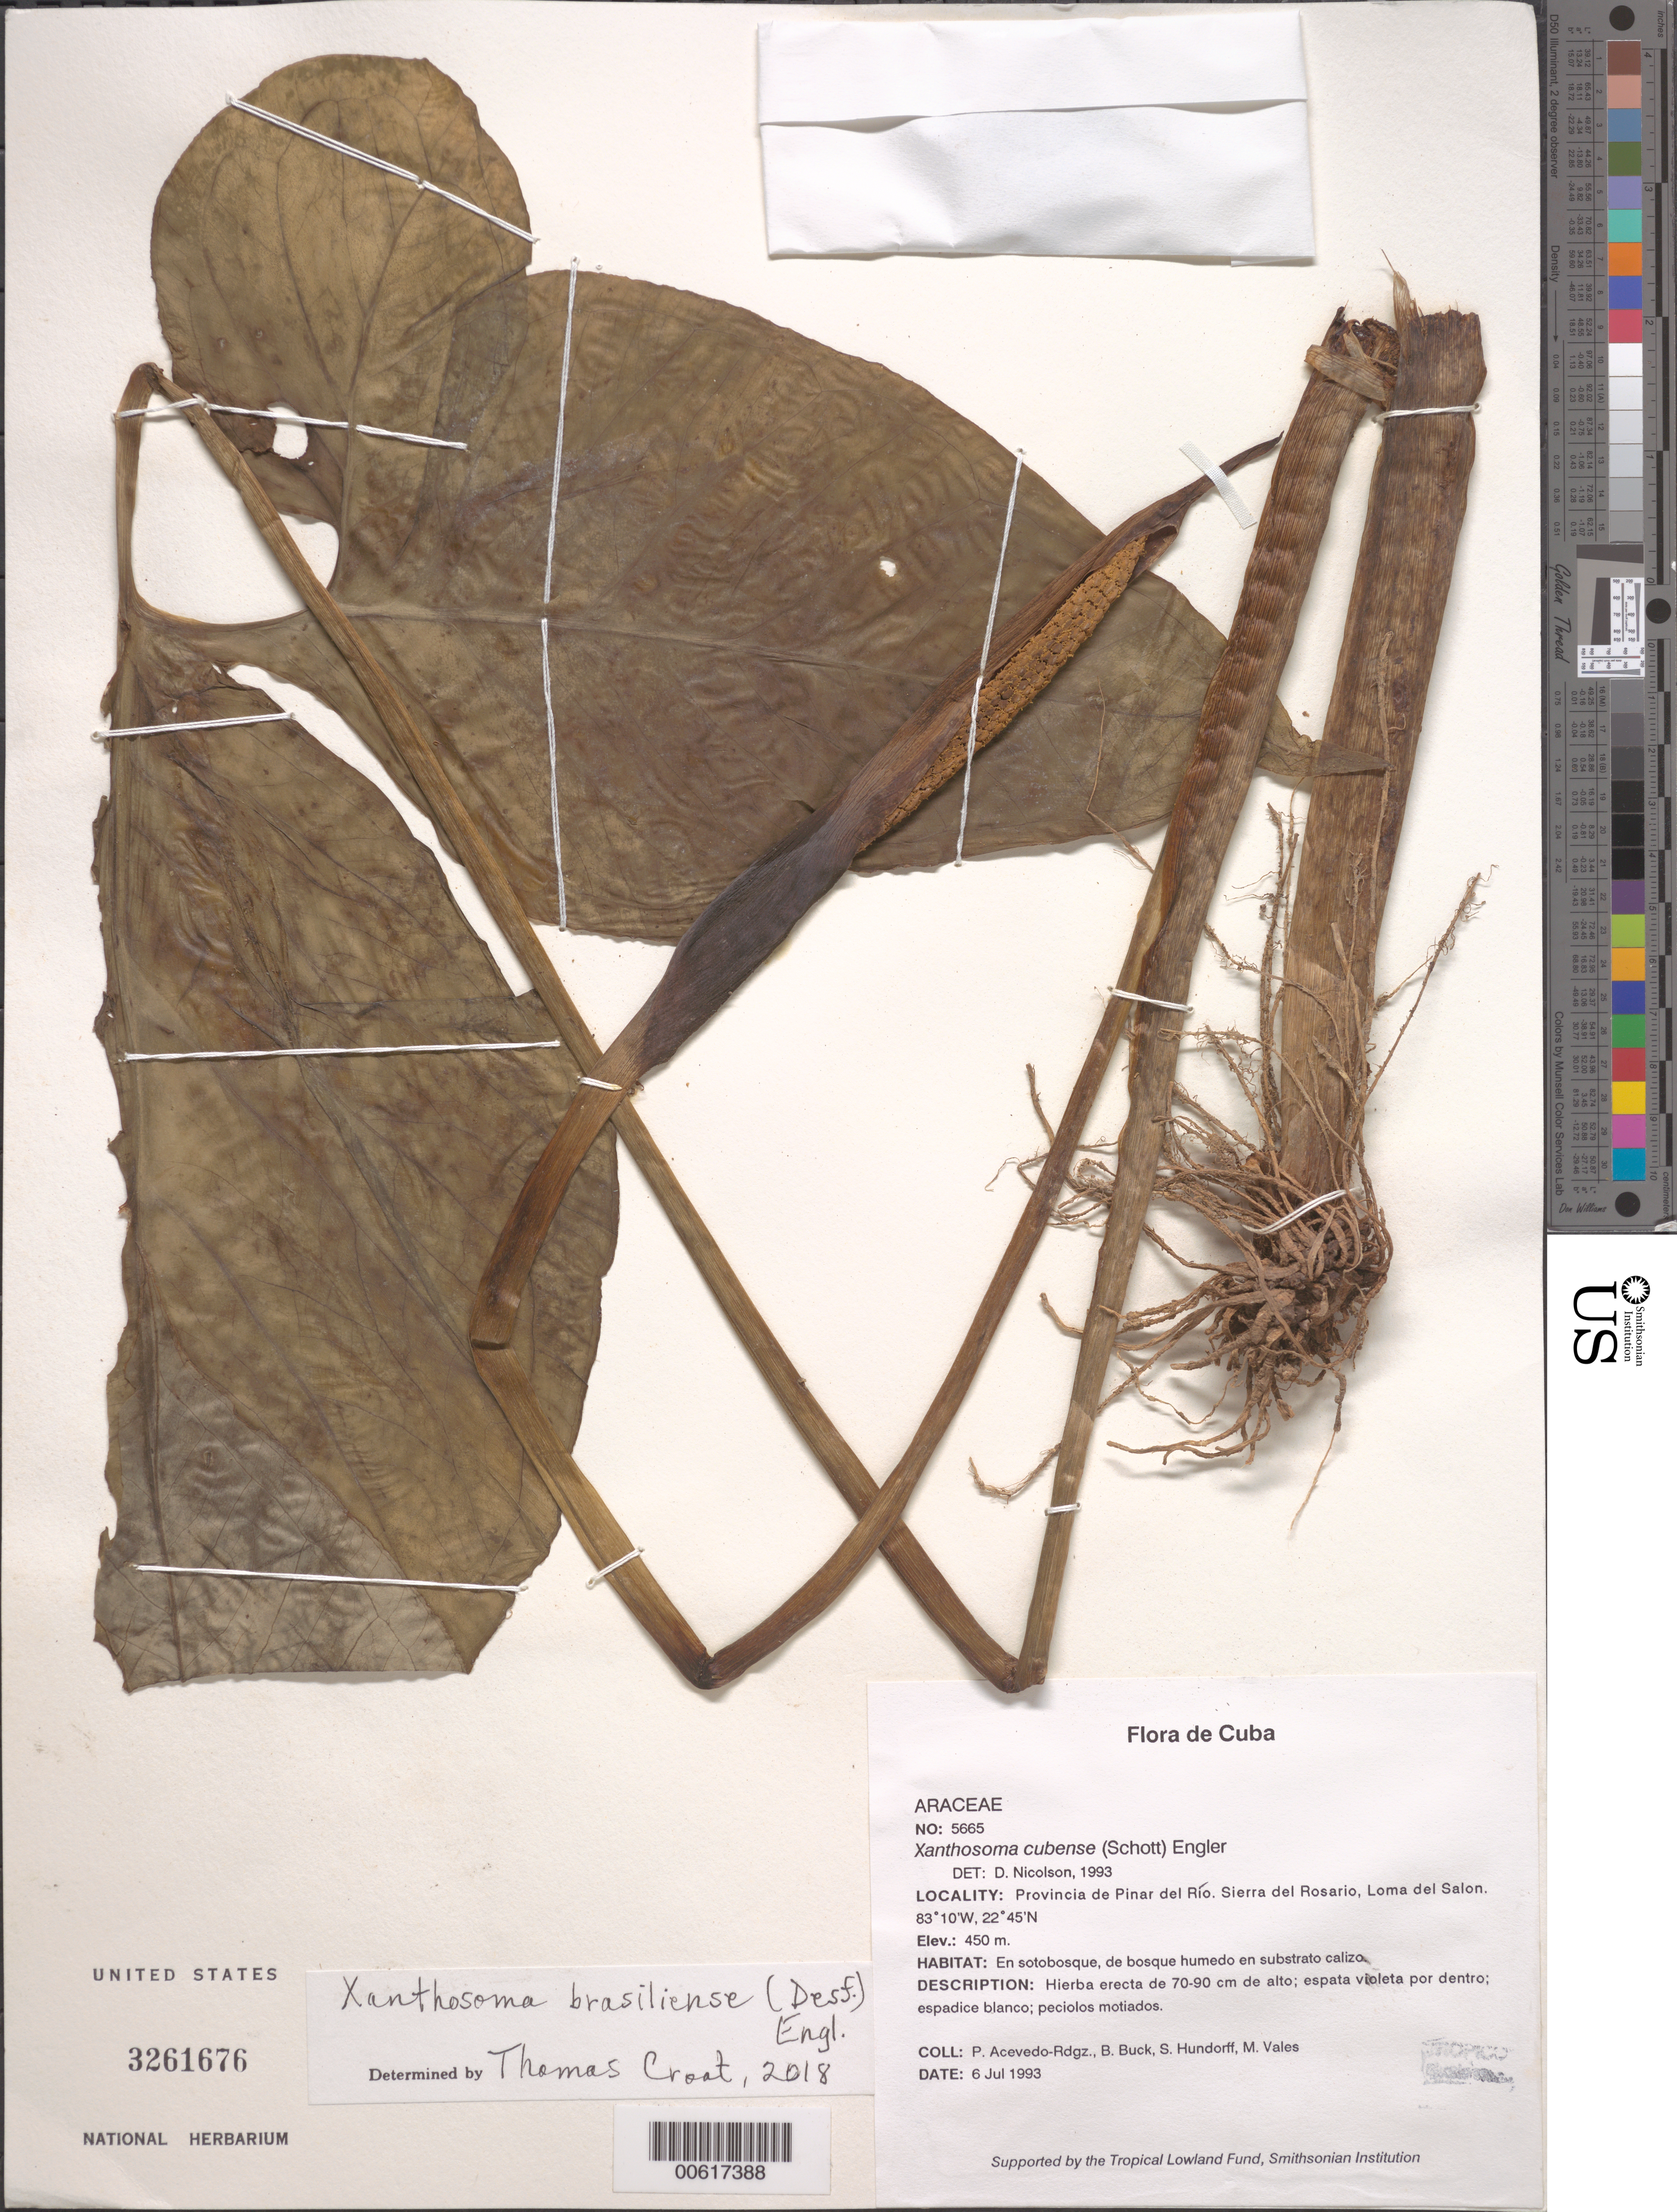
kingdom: Plantae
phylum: Tracheophyta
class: Liliopsida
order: Alismatales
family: Araceae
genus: Xanthosoma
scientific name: Xanthosoma brasiliense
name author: (Desf.) Engl.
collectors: P. Acevedo-Rodr., B. Buck, S. Hundorf & M. Vales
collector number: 5665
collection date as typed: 06 Jul 1993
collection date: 1993-07-06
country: Cuba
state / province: Pinar del Rio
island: Cuba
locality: Provincia de Pinar del Río Sierra del Rosario, Loma del Salon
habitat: En sotobosque, de bosque humedo en substrato calizo.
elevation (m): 450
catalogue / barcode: US 3261676